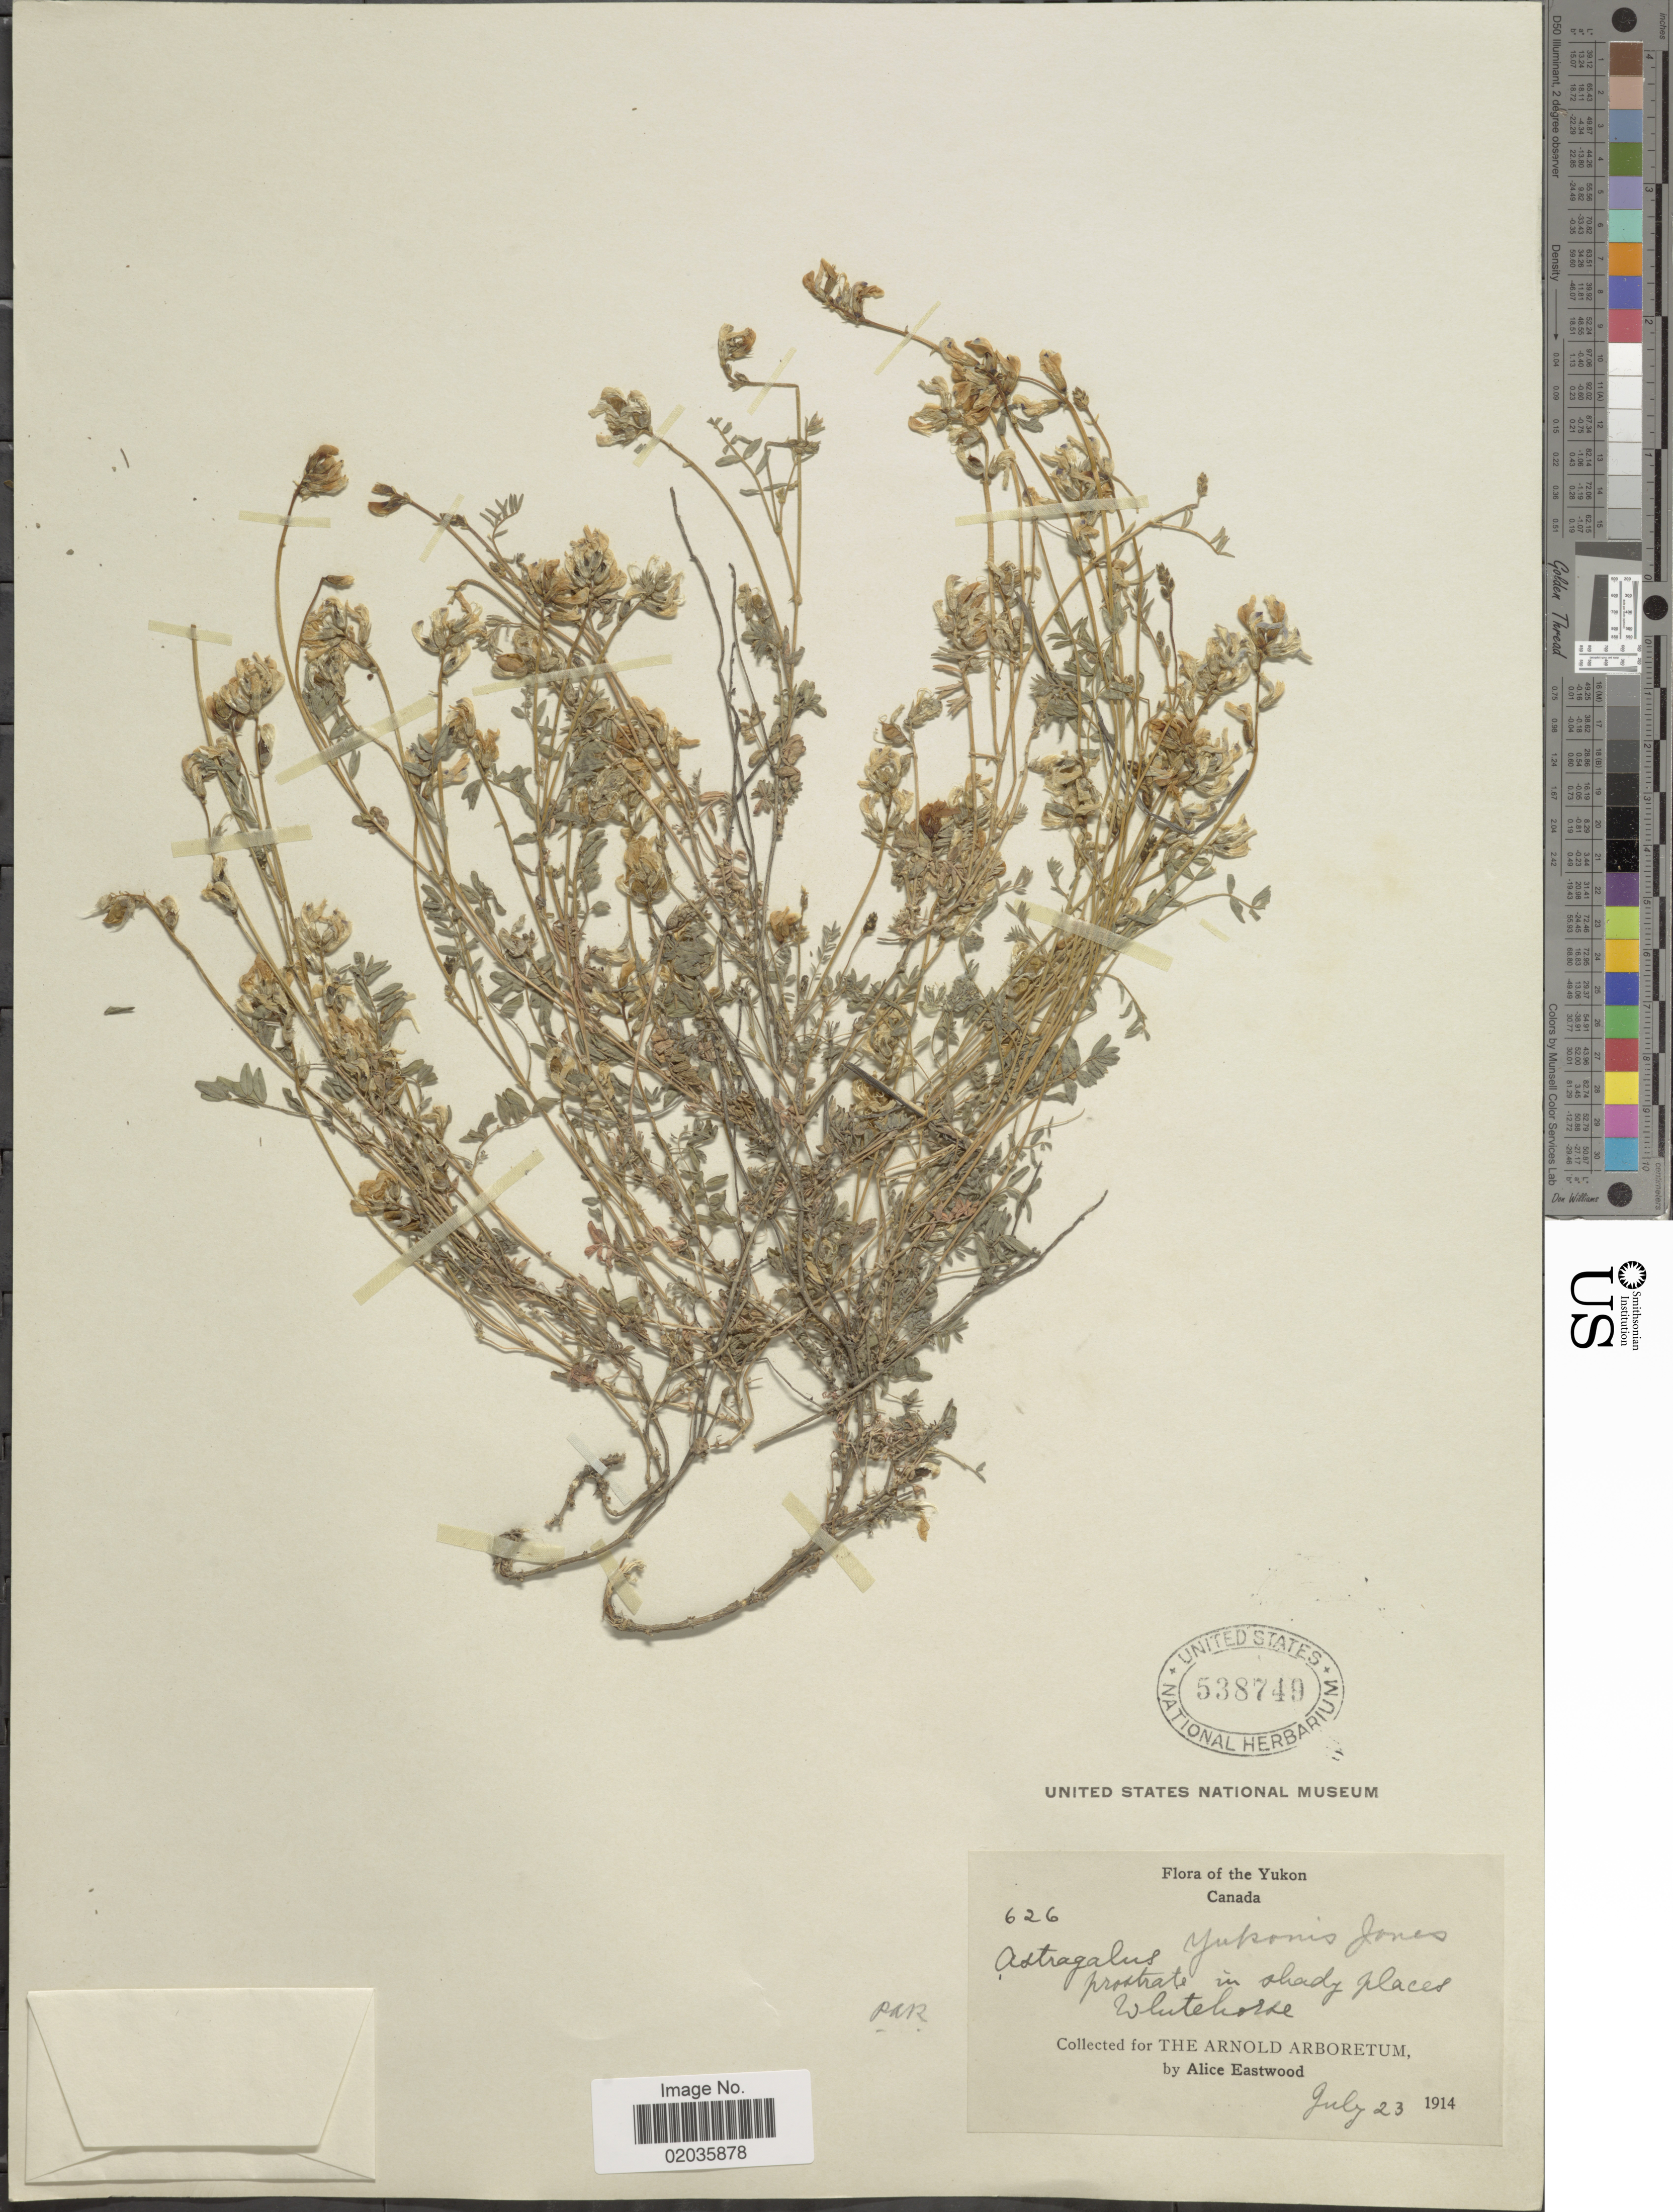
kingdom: Plantae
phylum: Tracheophyta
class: Magnoliopsida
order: Fabales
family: Fabaceae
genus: Astragalus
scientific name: Astragalus yukonis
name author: M.E. Jones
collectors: A. Eastwood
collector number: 626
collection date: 1914-07-23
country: Canada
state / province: Yukon Territory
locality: Pratrate in shady place, Whitehorse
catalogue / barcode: US 538749